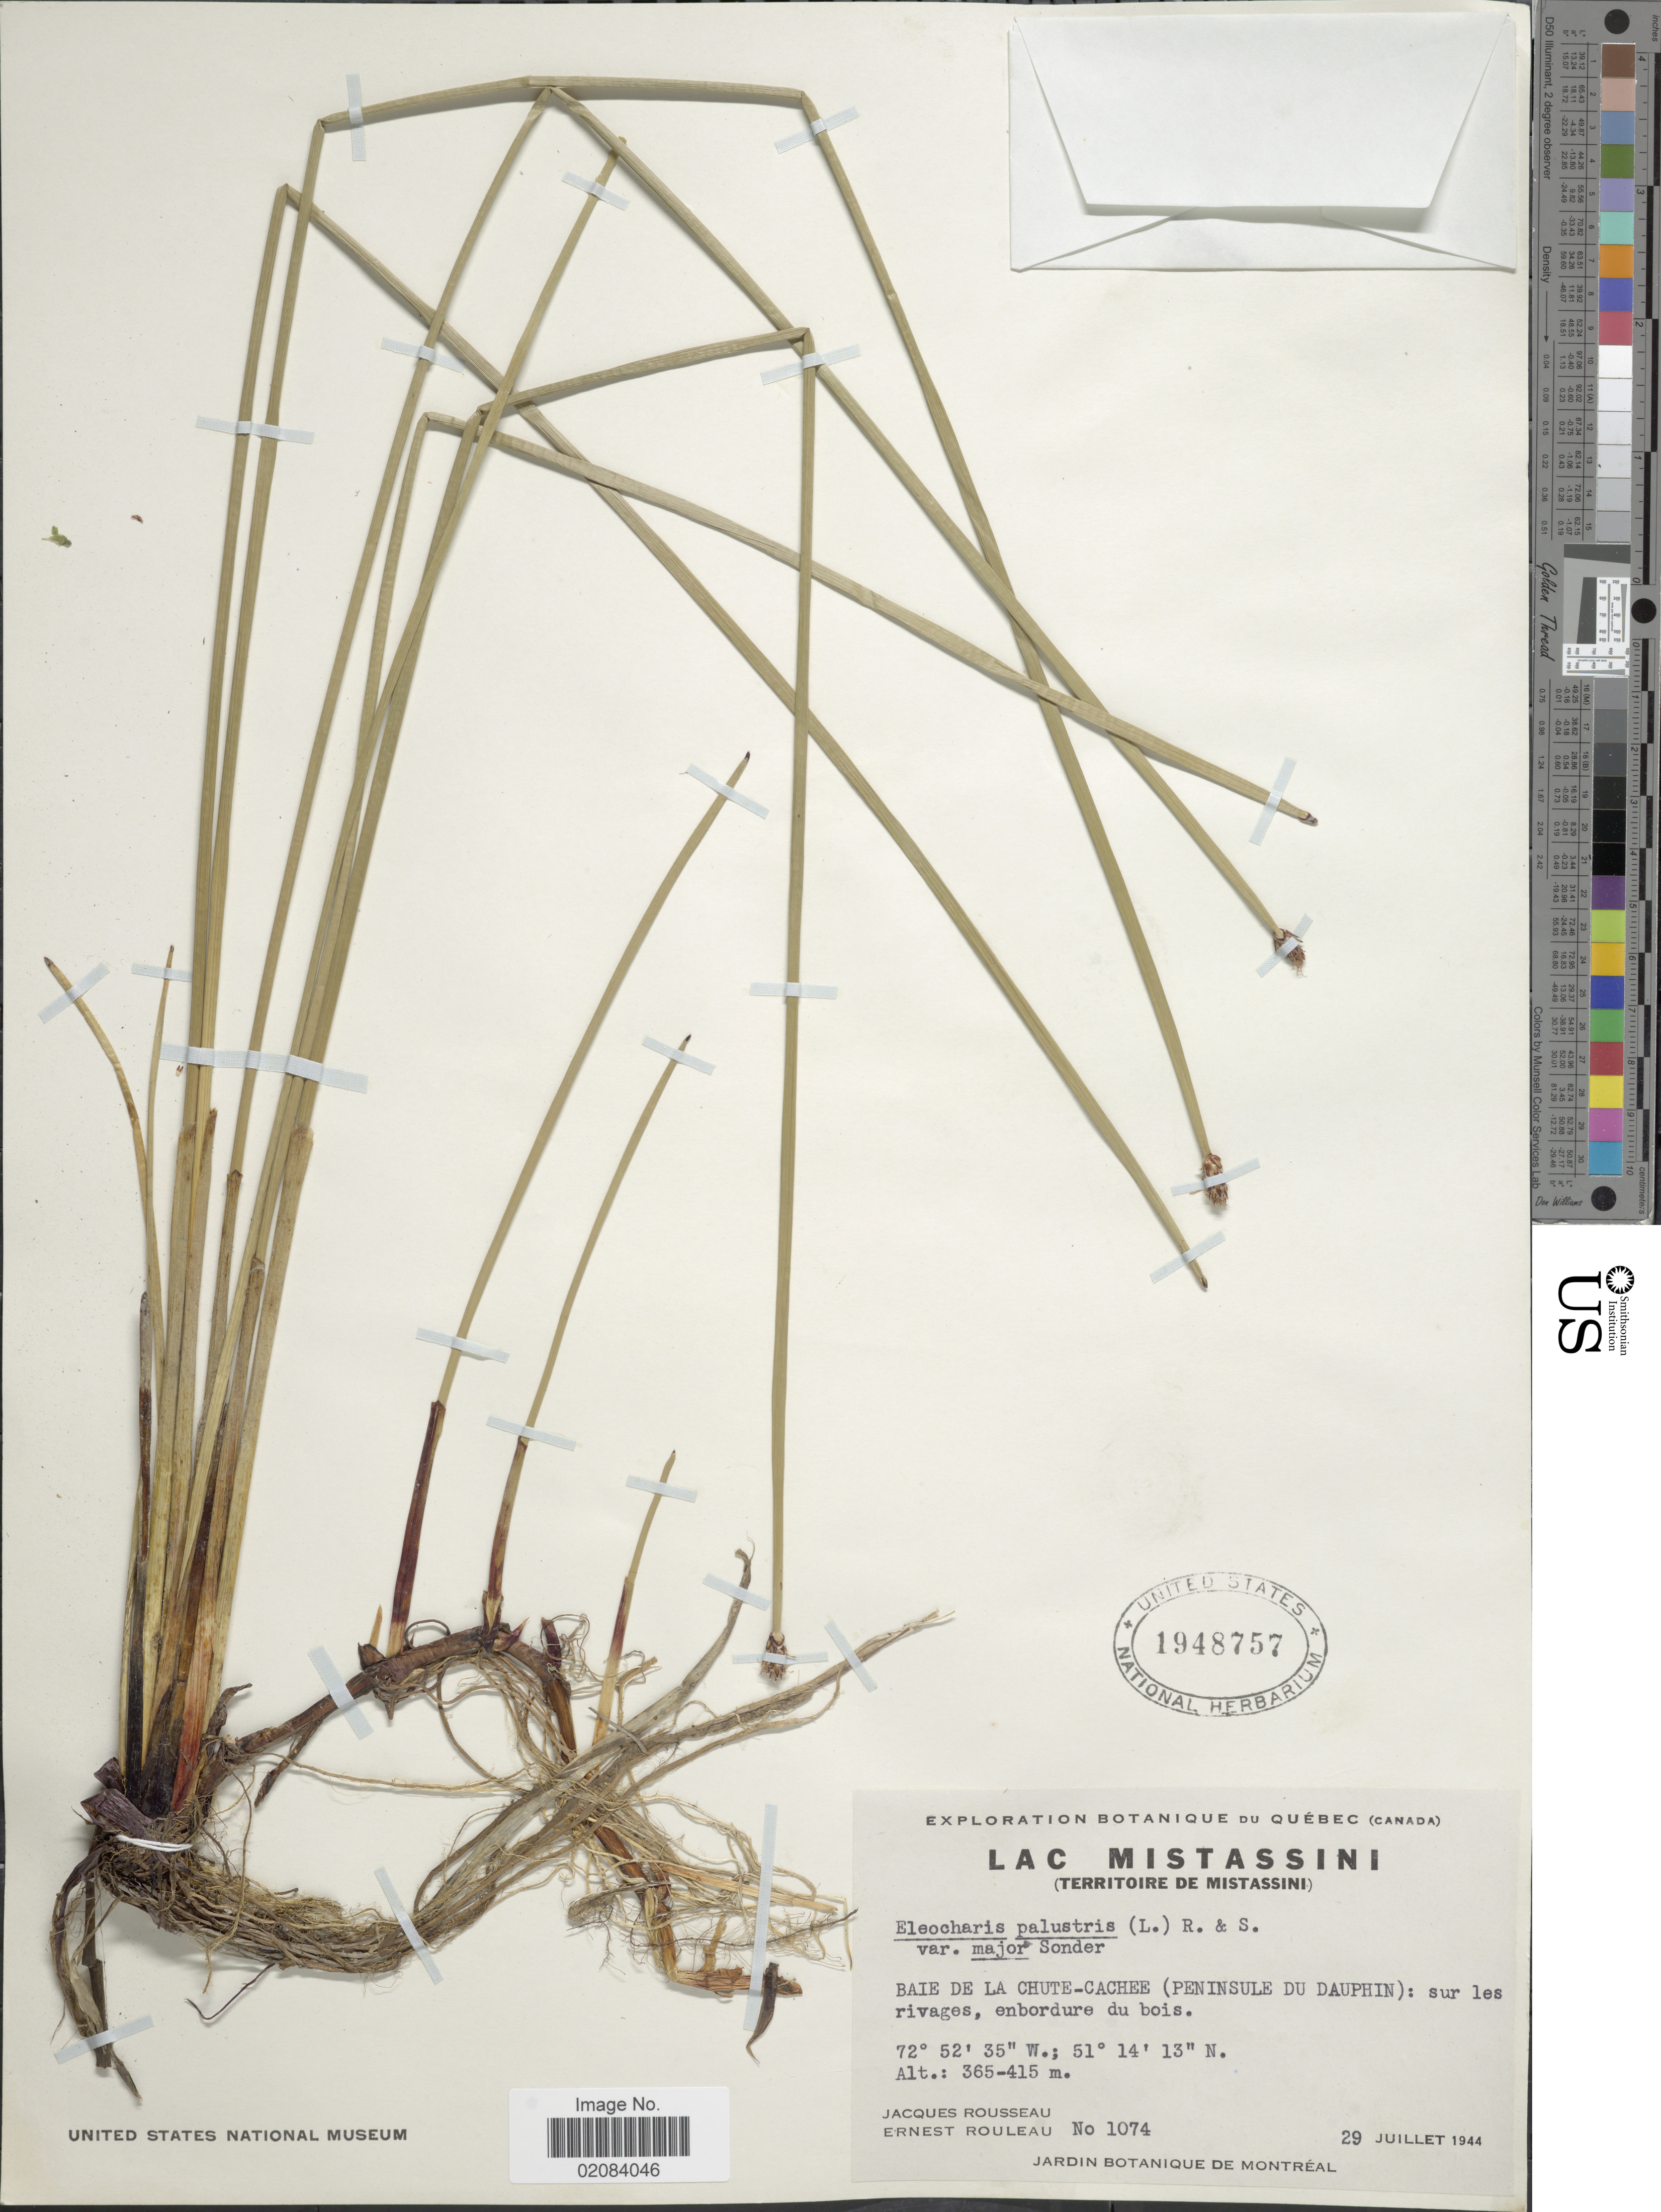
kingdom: Plantae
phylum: Tracheophyta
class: Liliopsida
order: Poales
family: Cyperaceae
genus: Eleocharis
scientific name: Eleocharis palustris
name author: (L.) Roem. & Schult.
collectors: J. Rousseau & E. Rouleau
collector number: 1074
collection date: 1944-07-29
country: Canada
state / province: Quebec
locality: Quebec. Lac Mistassini( Territoire de Mistassini ) Baie de La Chute-Cachee (Peninsule Du Dauphin): sur ls rivages, enbordure du bois.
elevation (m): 365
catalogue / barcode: US 1948757